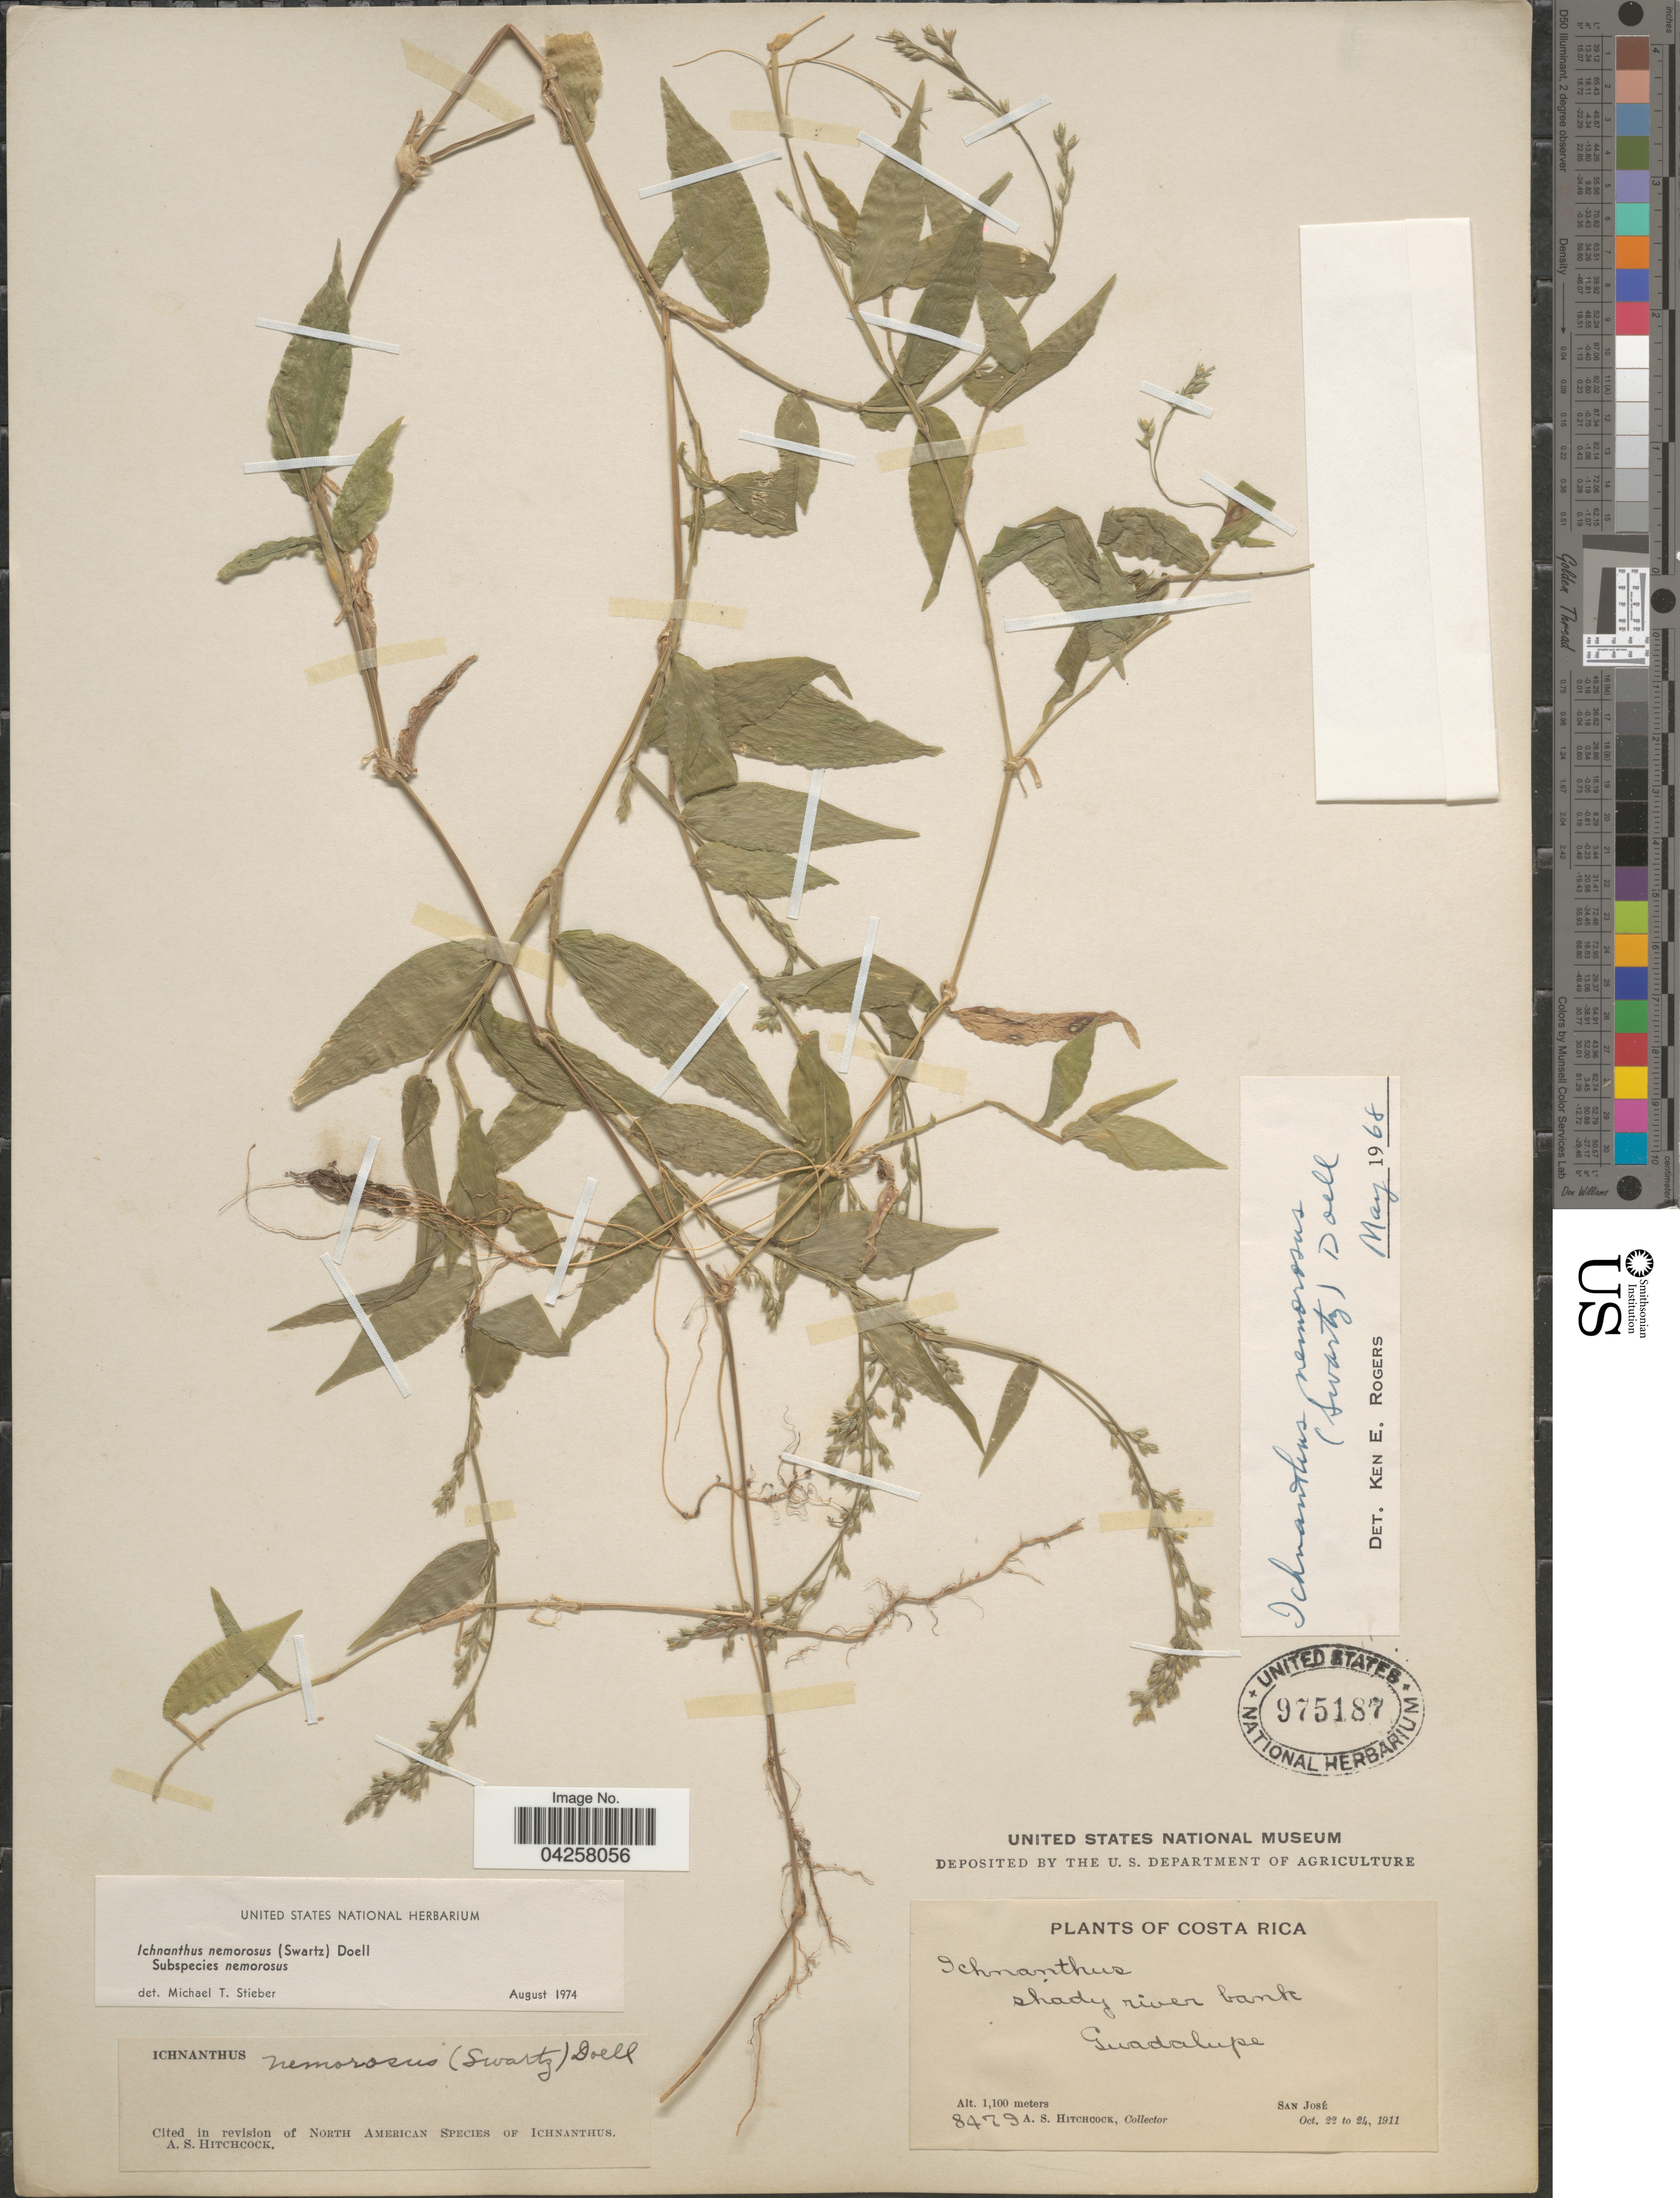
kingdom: Plantae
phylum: Tracheophyta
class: Liliopsida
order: Poales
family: Poaceae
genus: Ichnanthus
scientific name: Ichnanthus nemorosus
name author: (Sw.) Döll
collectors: A. S. Hitchcock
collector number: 8479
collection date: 1911-10-22/1911-10-24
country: Costa Rica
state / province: San José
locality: Shady river bank Guadalupe.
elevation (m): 1100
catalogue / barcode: US 975187